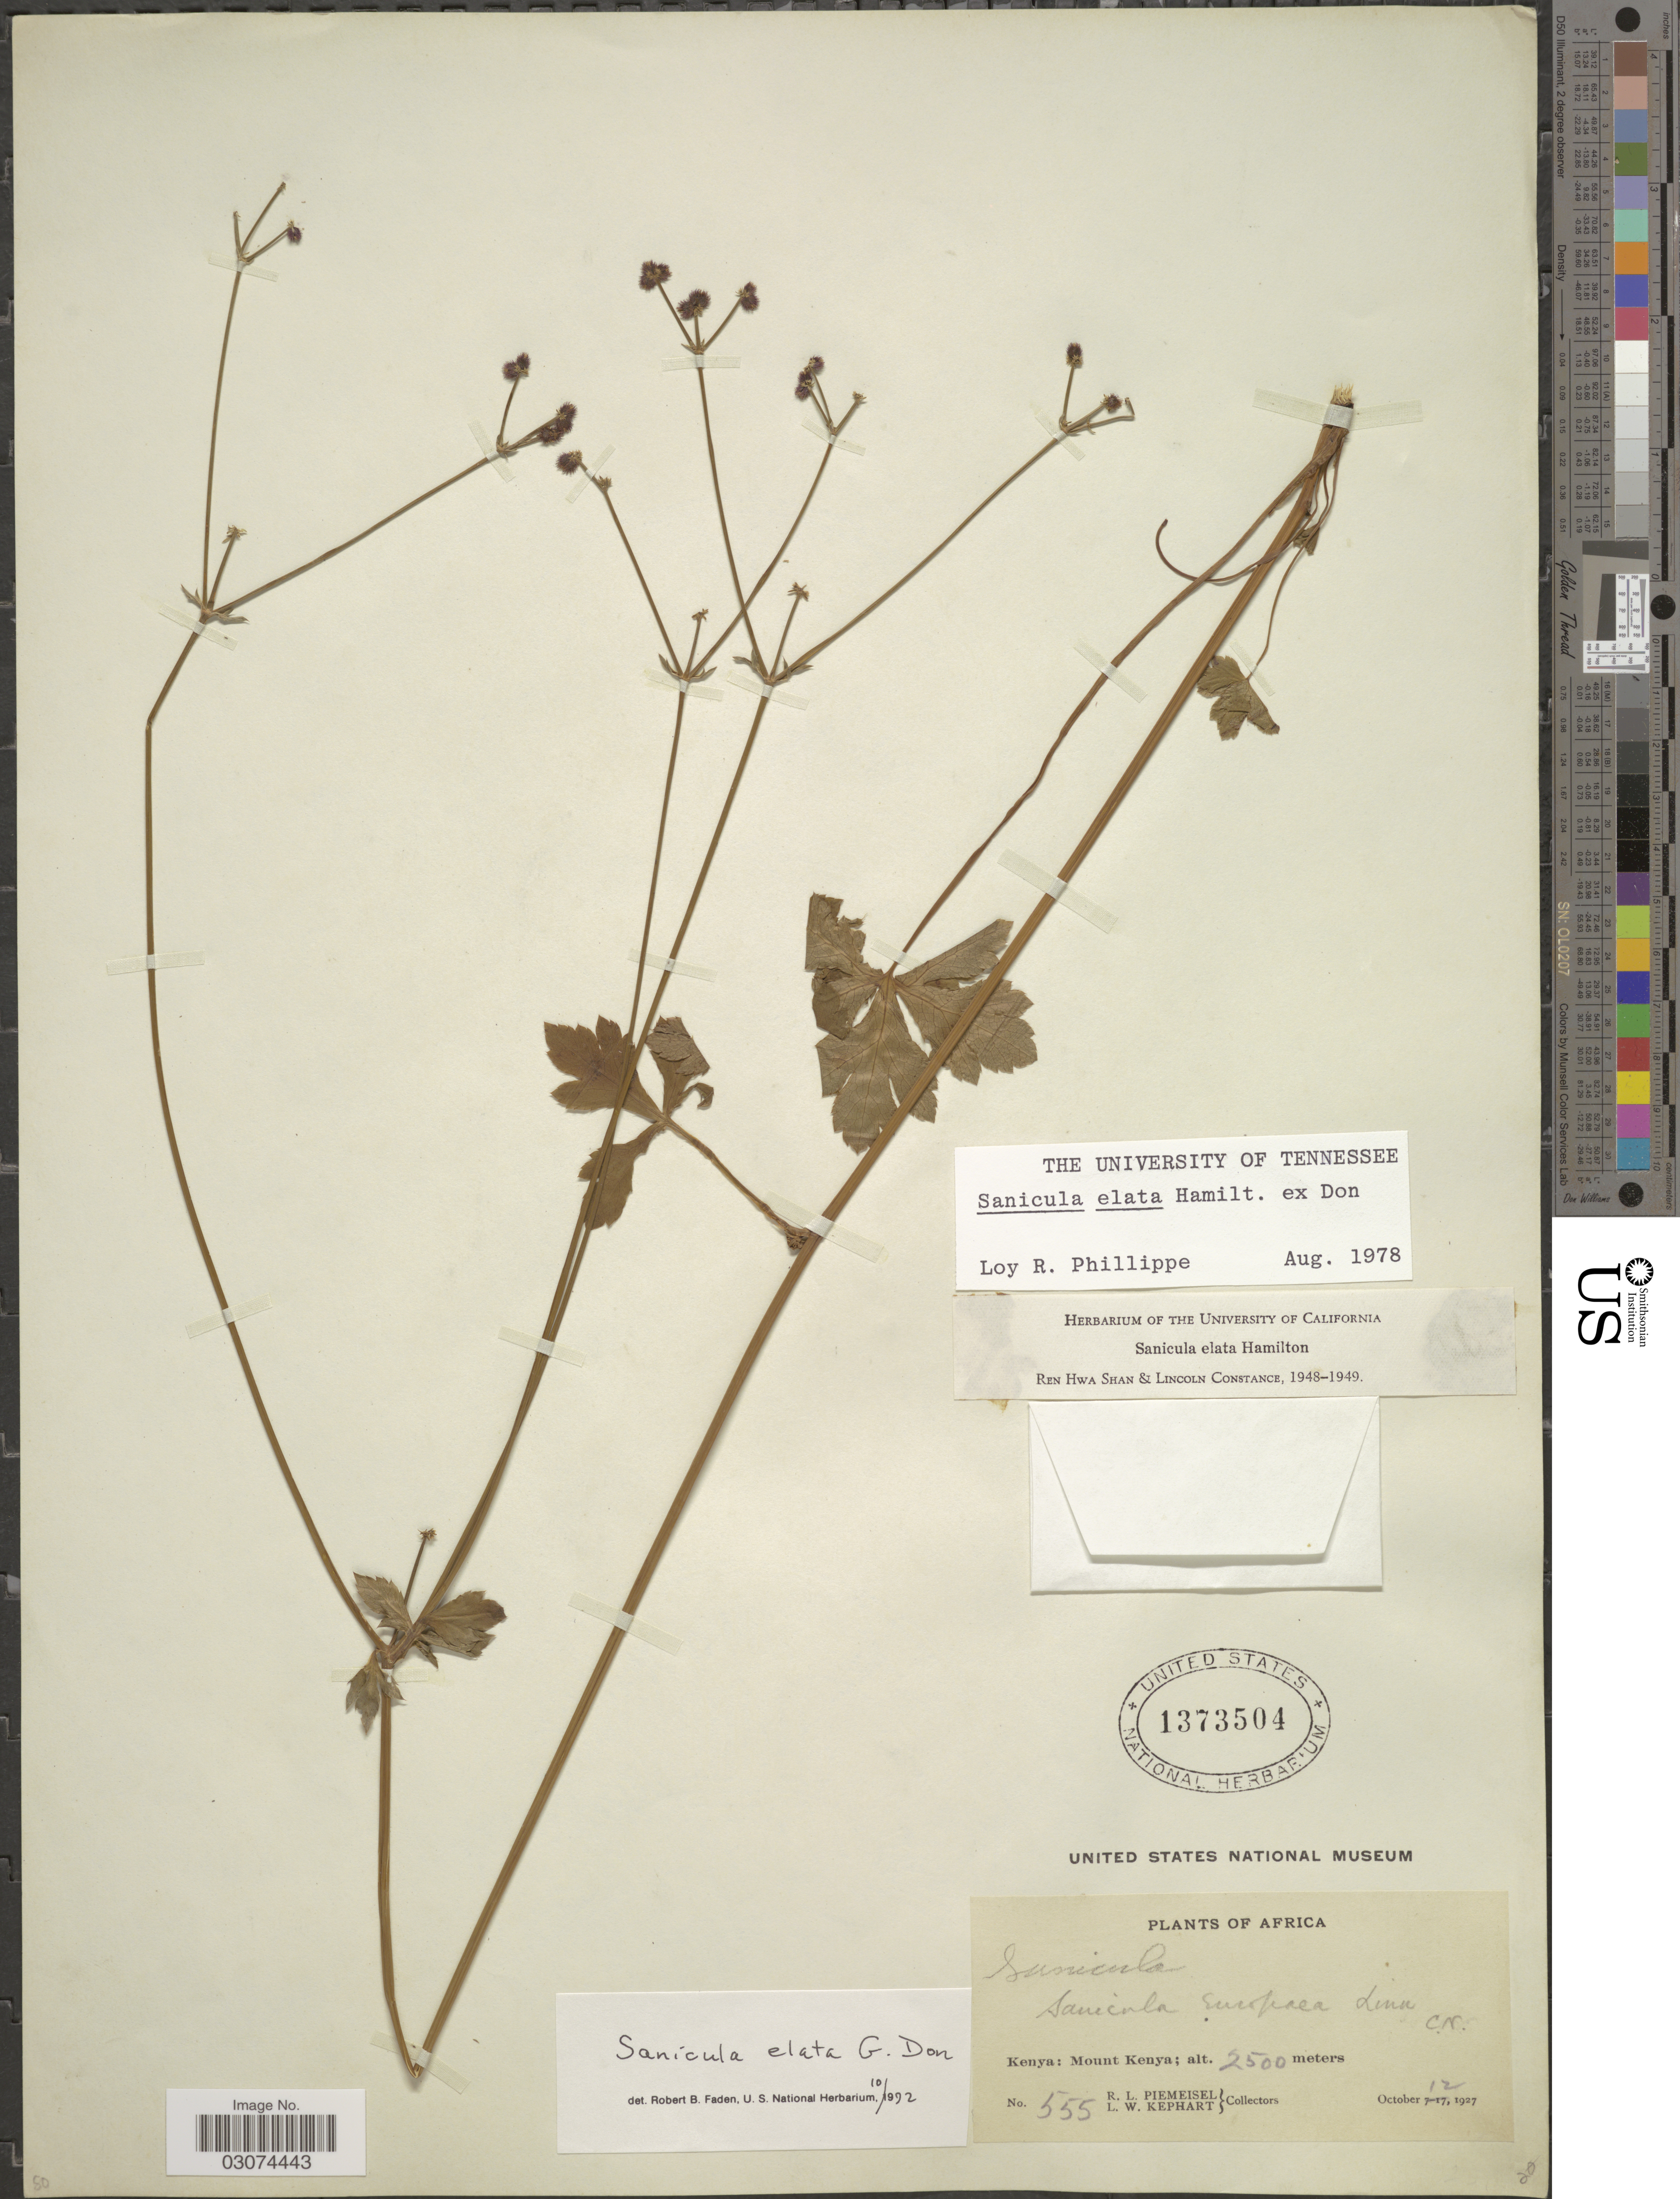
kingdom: Plantae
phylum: Tracheophyta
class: Magnoliopsida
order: Apiales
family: Apiaceae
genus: Sanicula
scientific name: Sanicula elata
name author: Buch.-Ham. ex D. Don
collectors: R. L. Piemeisel & L. W. Kephart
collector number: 555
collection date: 1927-10-12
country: Kenya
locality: Mount Kenya.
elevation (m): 2500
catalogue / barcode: US 1373504